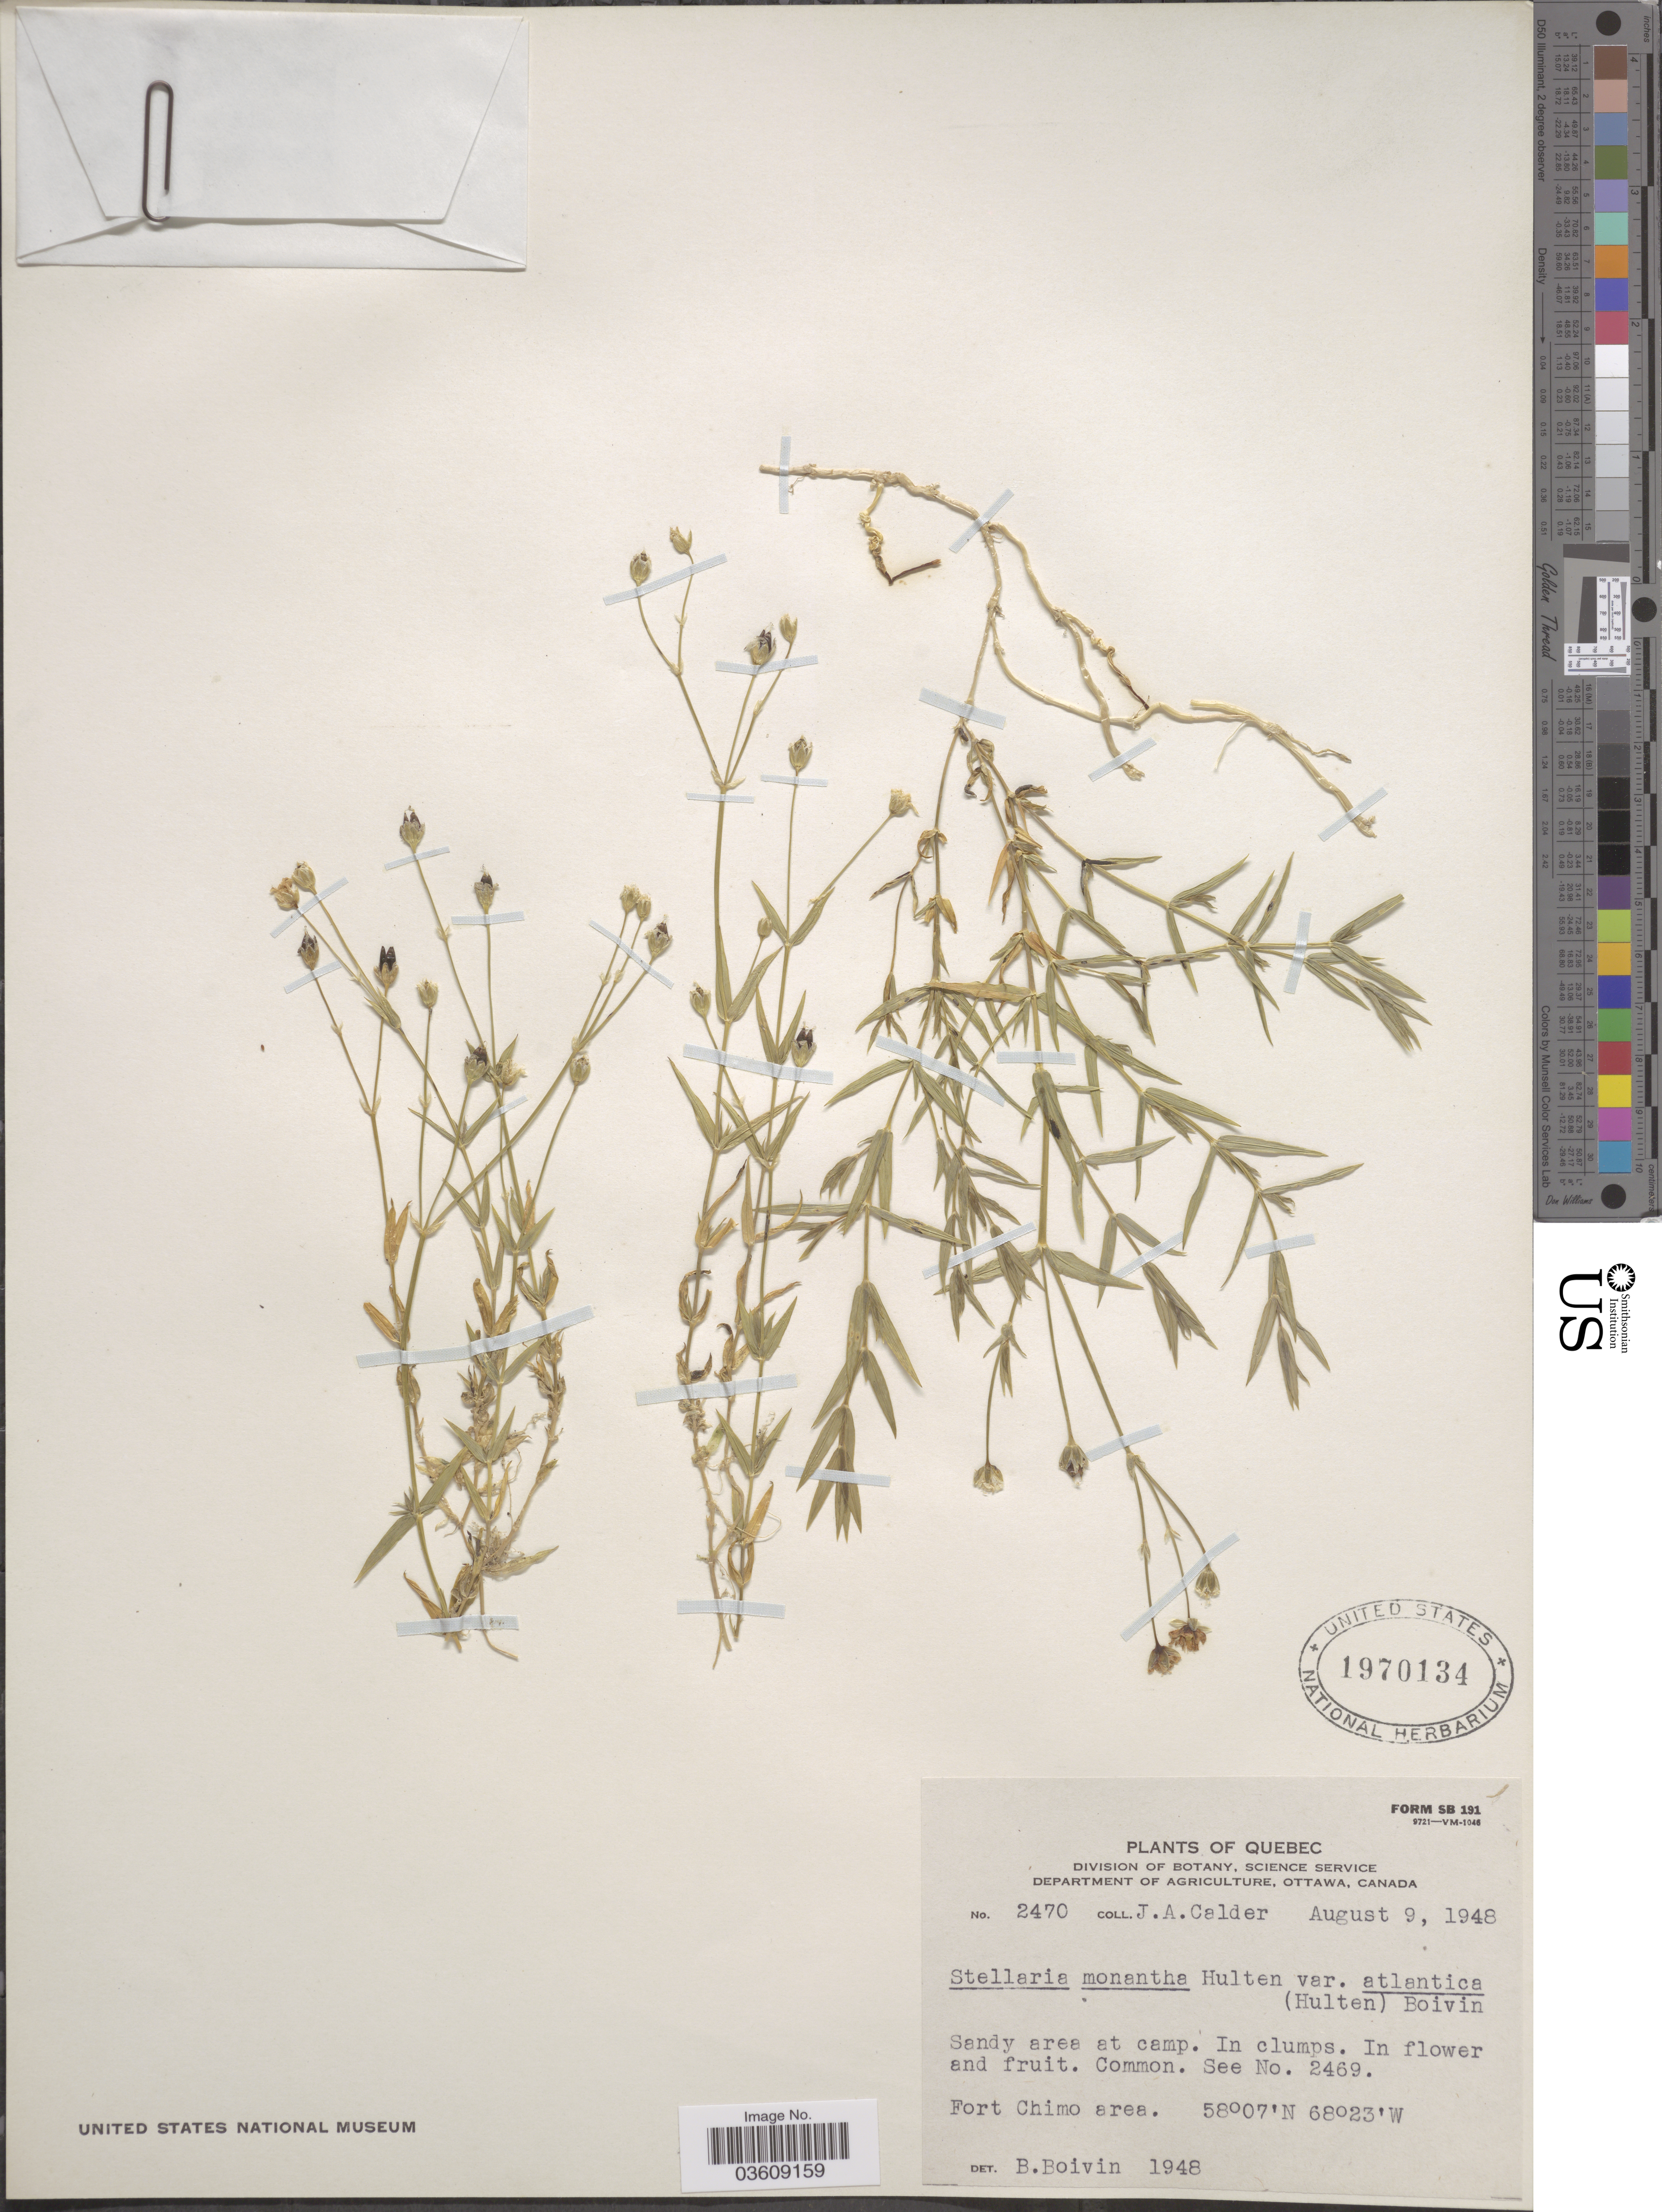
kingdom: Plantae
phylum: Tracheophyta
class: Magnoliopsida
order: Caryophyllales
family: Caryophyllaceae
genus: Stellaria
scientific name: Stellaria monantha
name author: Hultén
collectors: J. A. Calder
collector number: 2470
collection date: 1948-08-09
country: Canada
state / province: Quebec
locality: Fort Chimo area.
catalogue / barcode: US 1970134